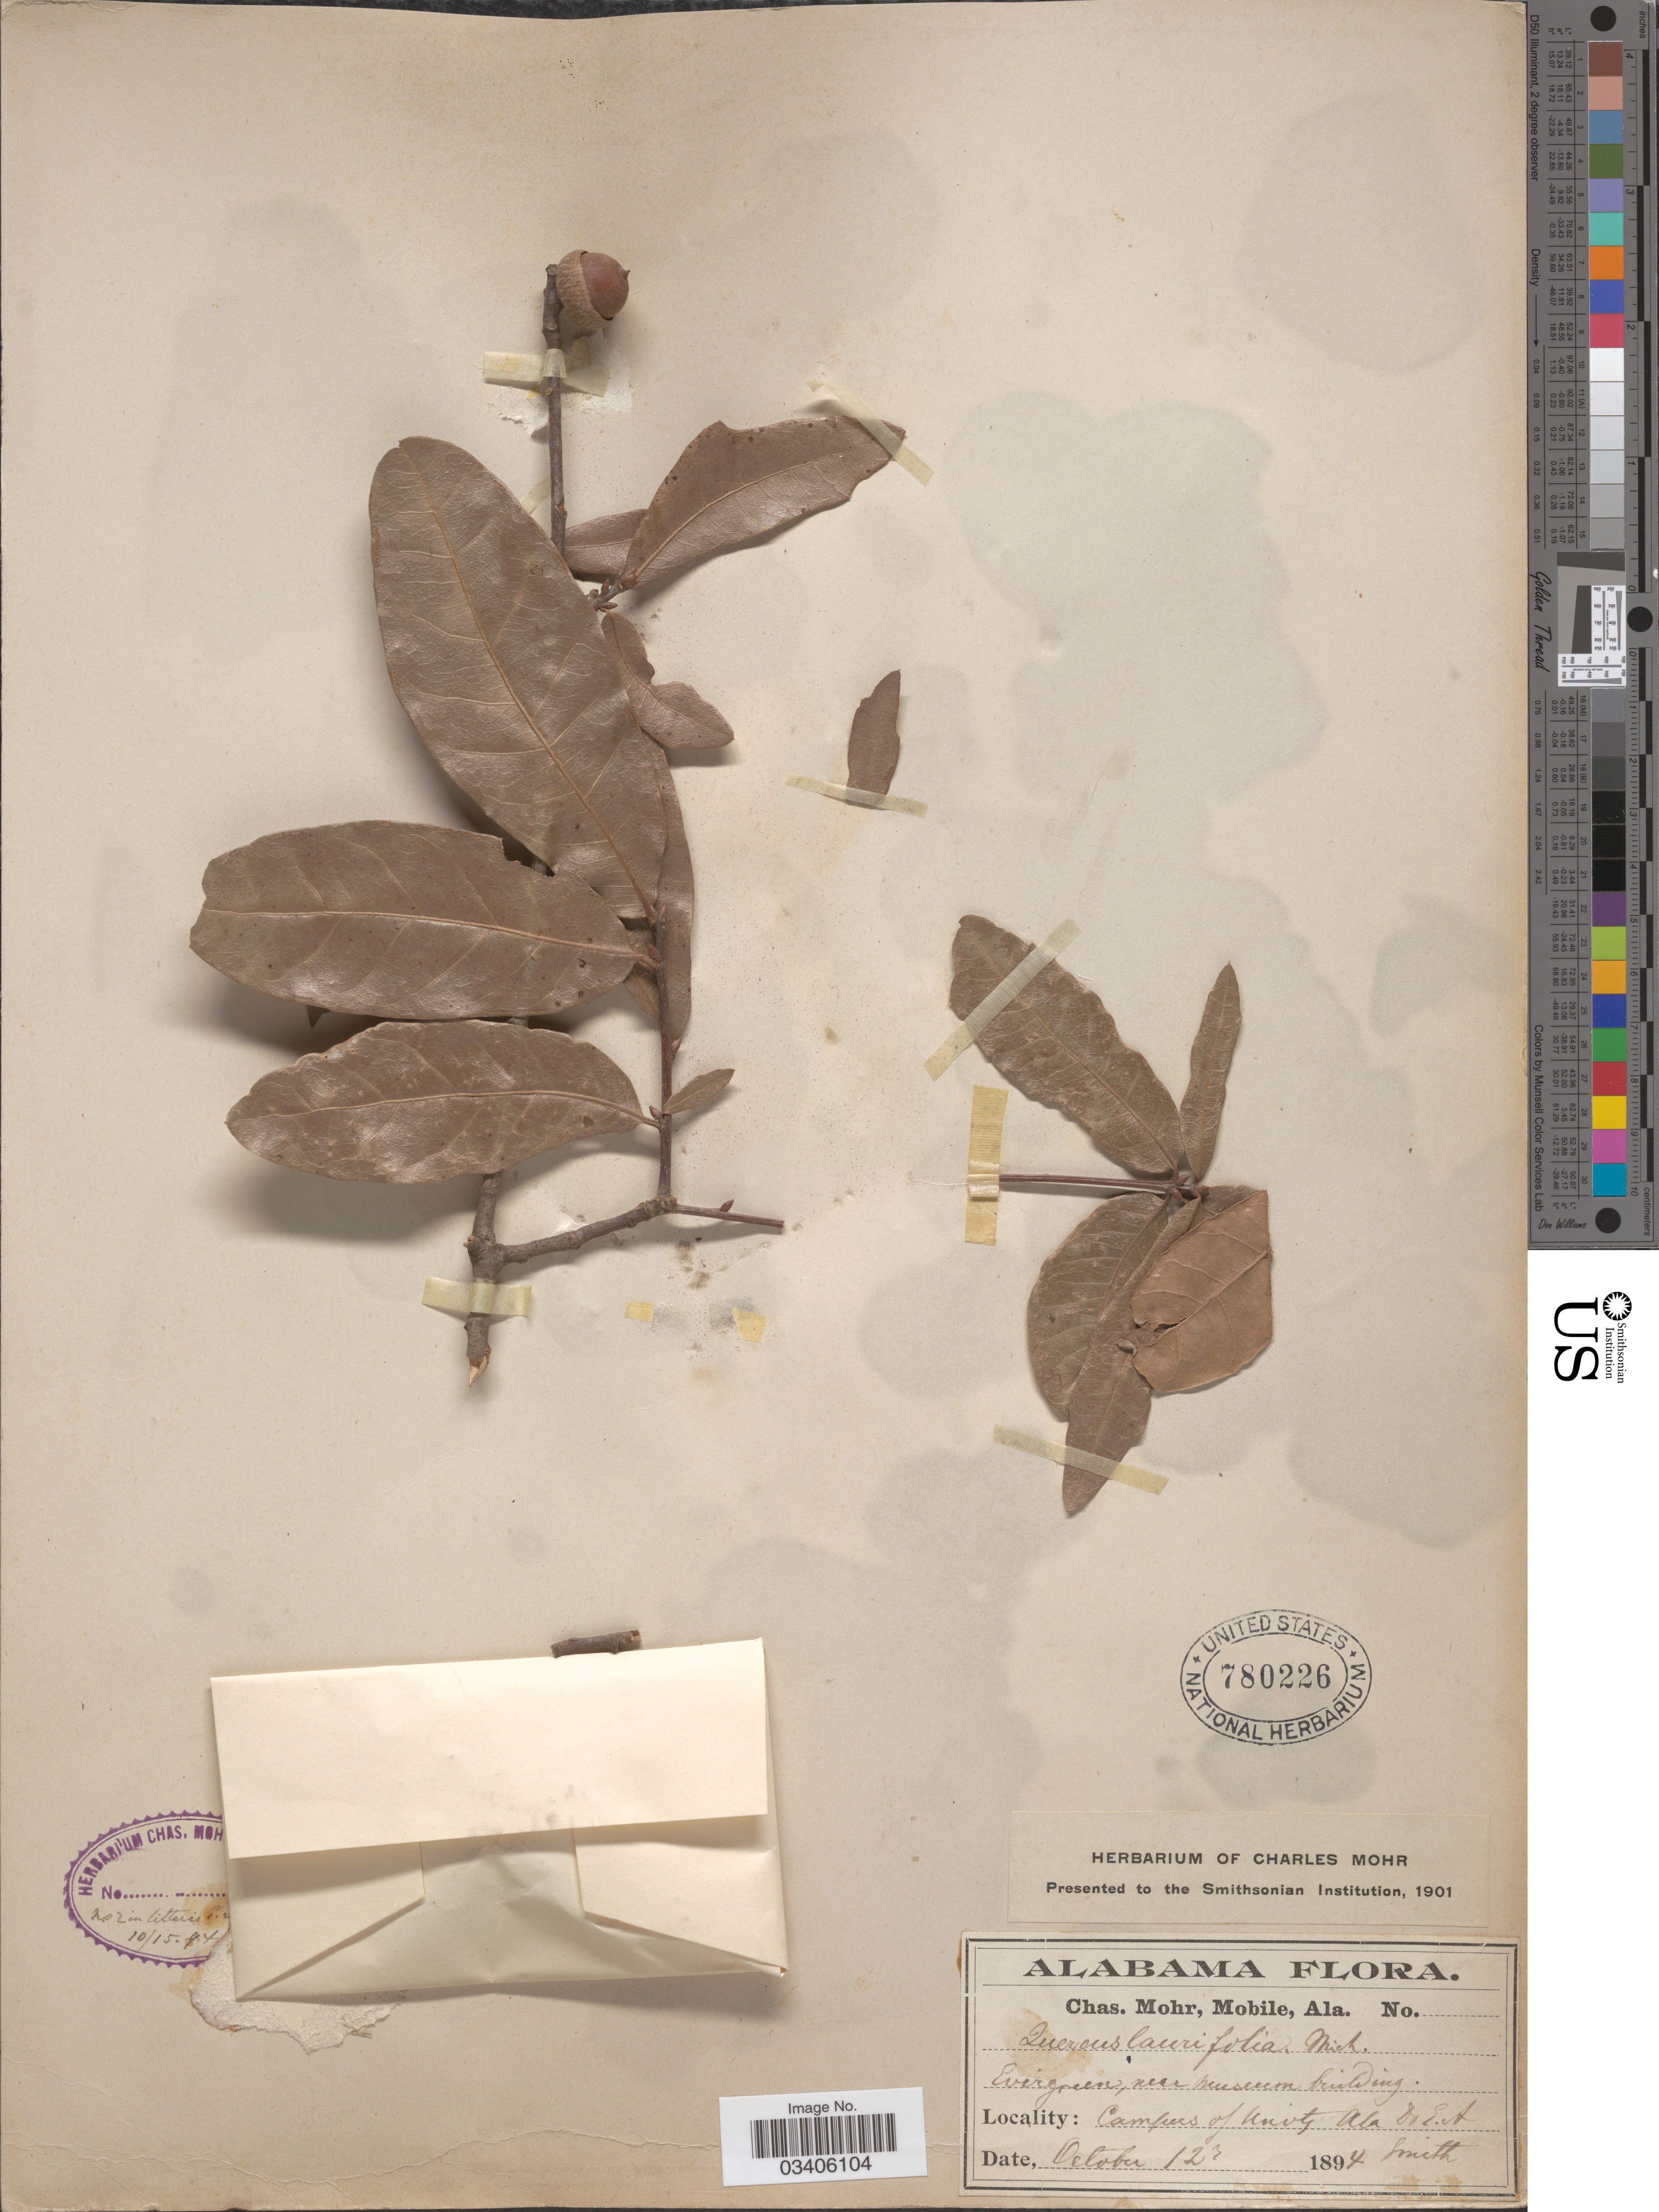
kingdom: Plantae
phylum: Tracheophyta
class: Magnoliopsida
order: Fagales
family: Fagaceae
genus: Quercus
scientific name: Quercus laurifolia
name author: Michx.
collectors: E. A. Smith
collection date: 1894-10-12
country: United States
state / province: Alabama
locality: Near Museum building. Campus of Univty. Ala.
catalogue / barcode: US 780226